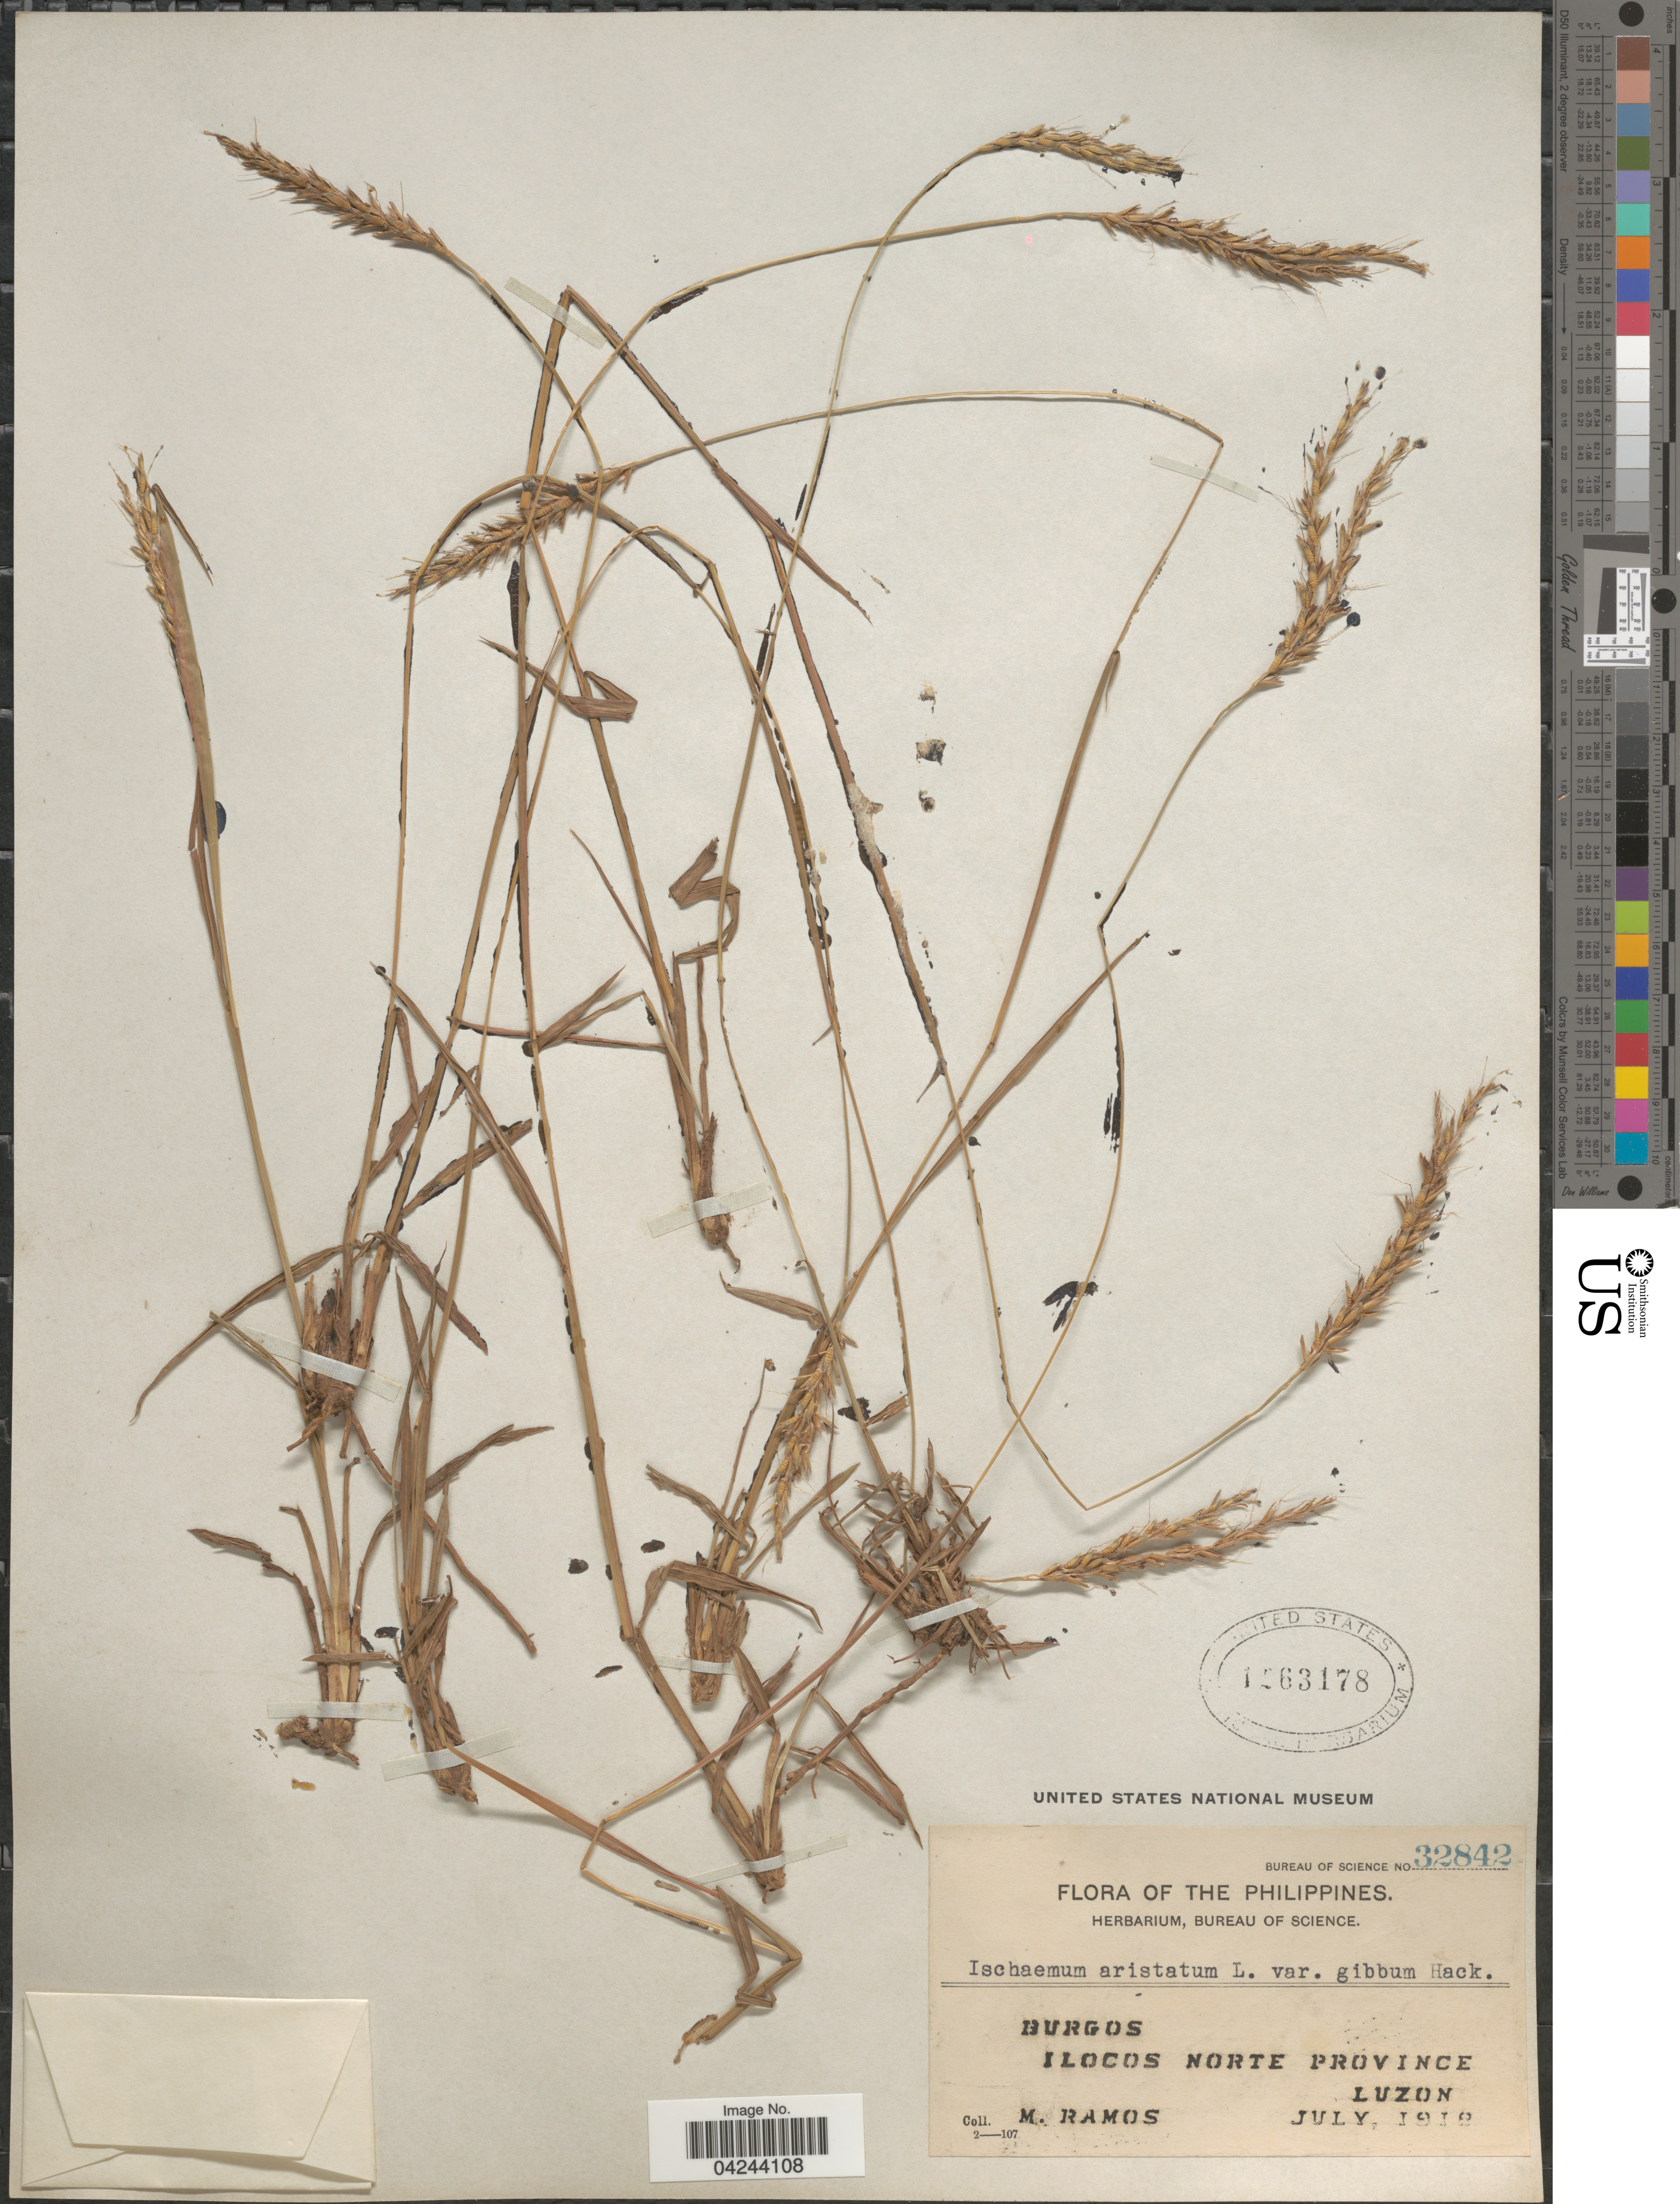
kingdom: Plantae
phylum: Tracheophyta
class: Liliopsida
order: Poales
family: Poaceae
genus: Ischaemum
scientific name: Ischaemum aristatum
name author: L.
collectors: M. Ramos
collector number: Bureau of Science 32842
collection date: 1912-07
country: Philippines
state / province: Ilocos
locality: Burgos. Ilocos Norte Province. Luzon.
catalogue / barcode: US 1263178